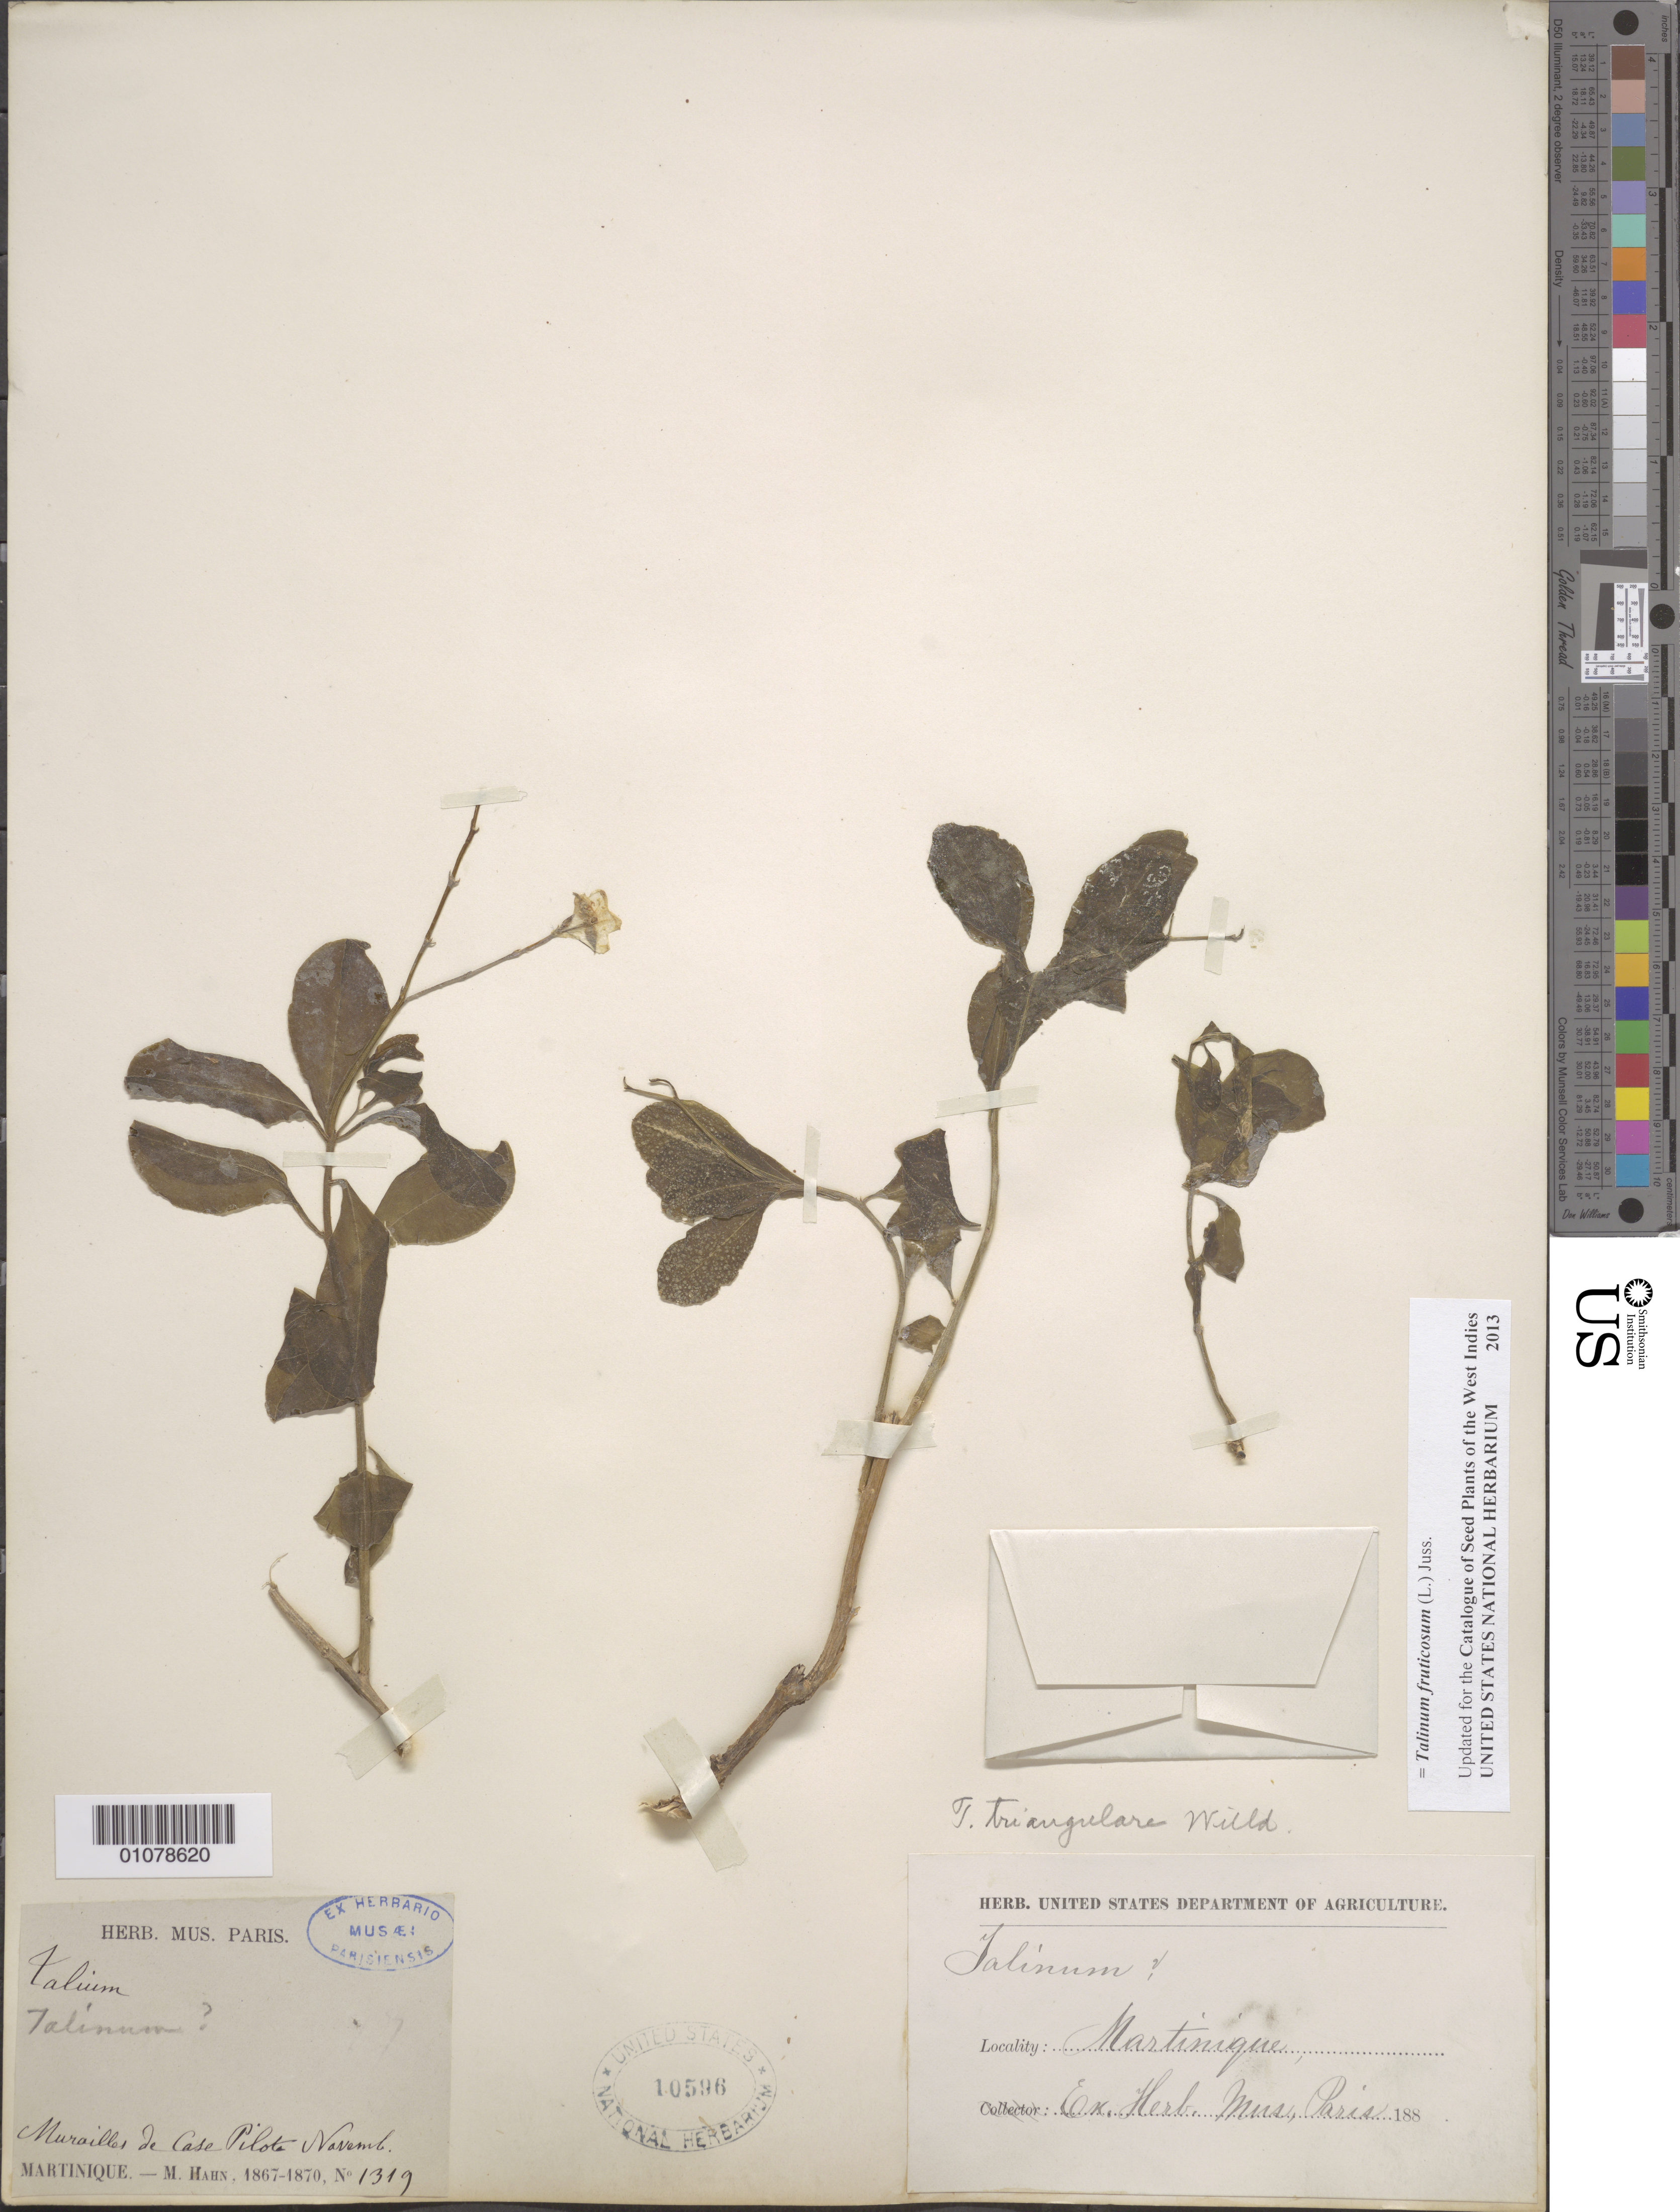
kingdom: Plantae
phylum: Tracheophyta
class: Magnoliopsida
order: Caryophyllales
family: Talinaceae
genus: Talinum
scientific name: Talinum fruticosum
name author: (L.) Juss.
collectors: M. Hahn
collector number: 1319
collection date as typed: Nov 1867 to Nov 1870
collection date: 1867-11/1870-11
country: Martinique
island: Martinique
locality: Murailles de Case Pilote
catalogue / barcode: US 10596